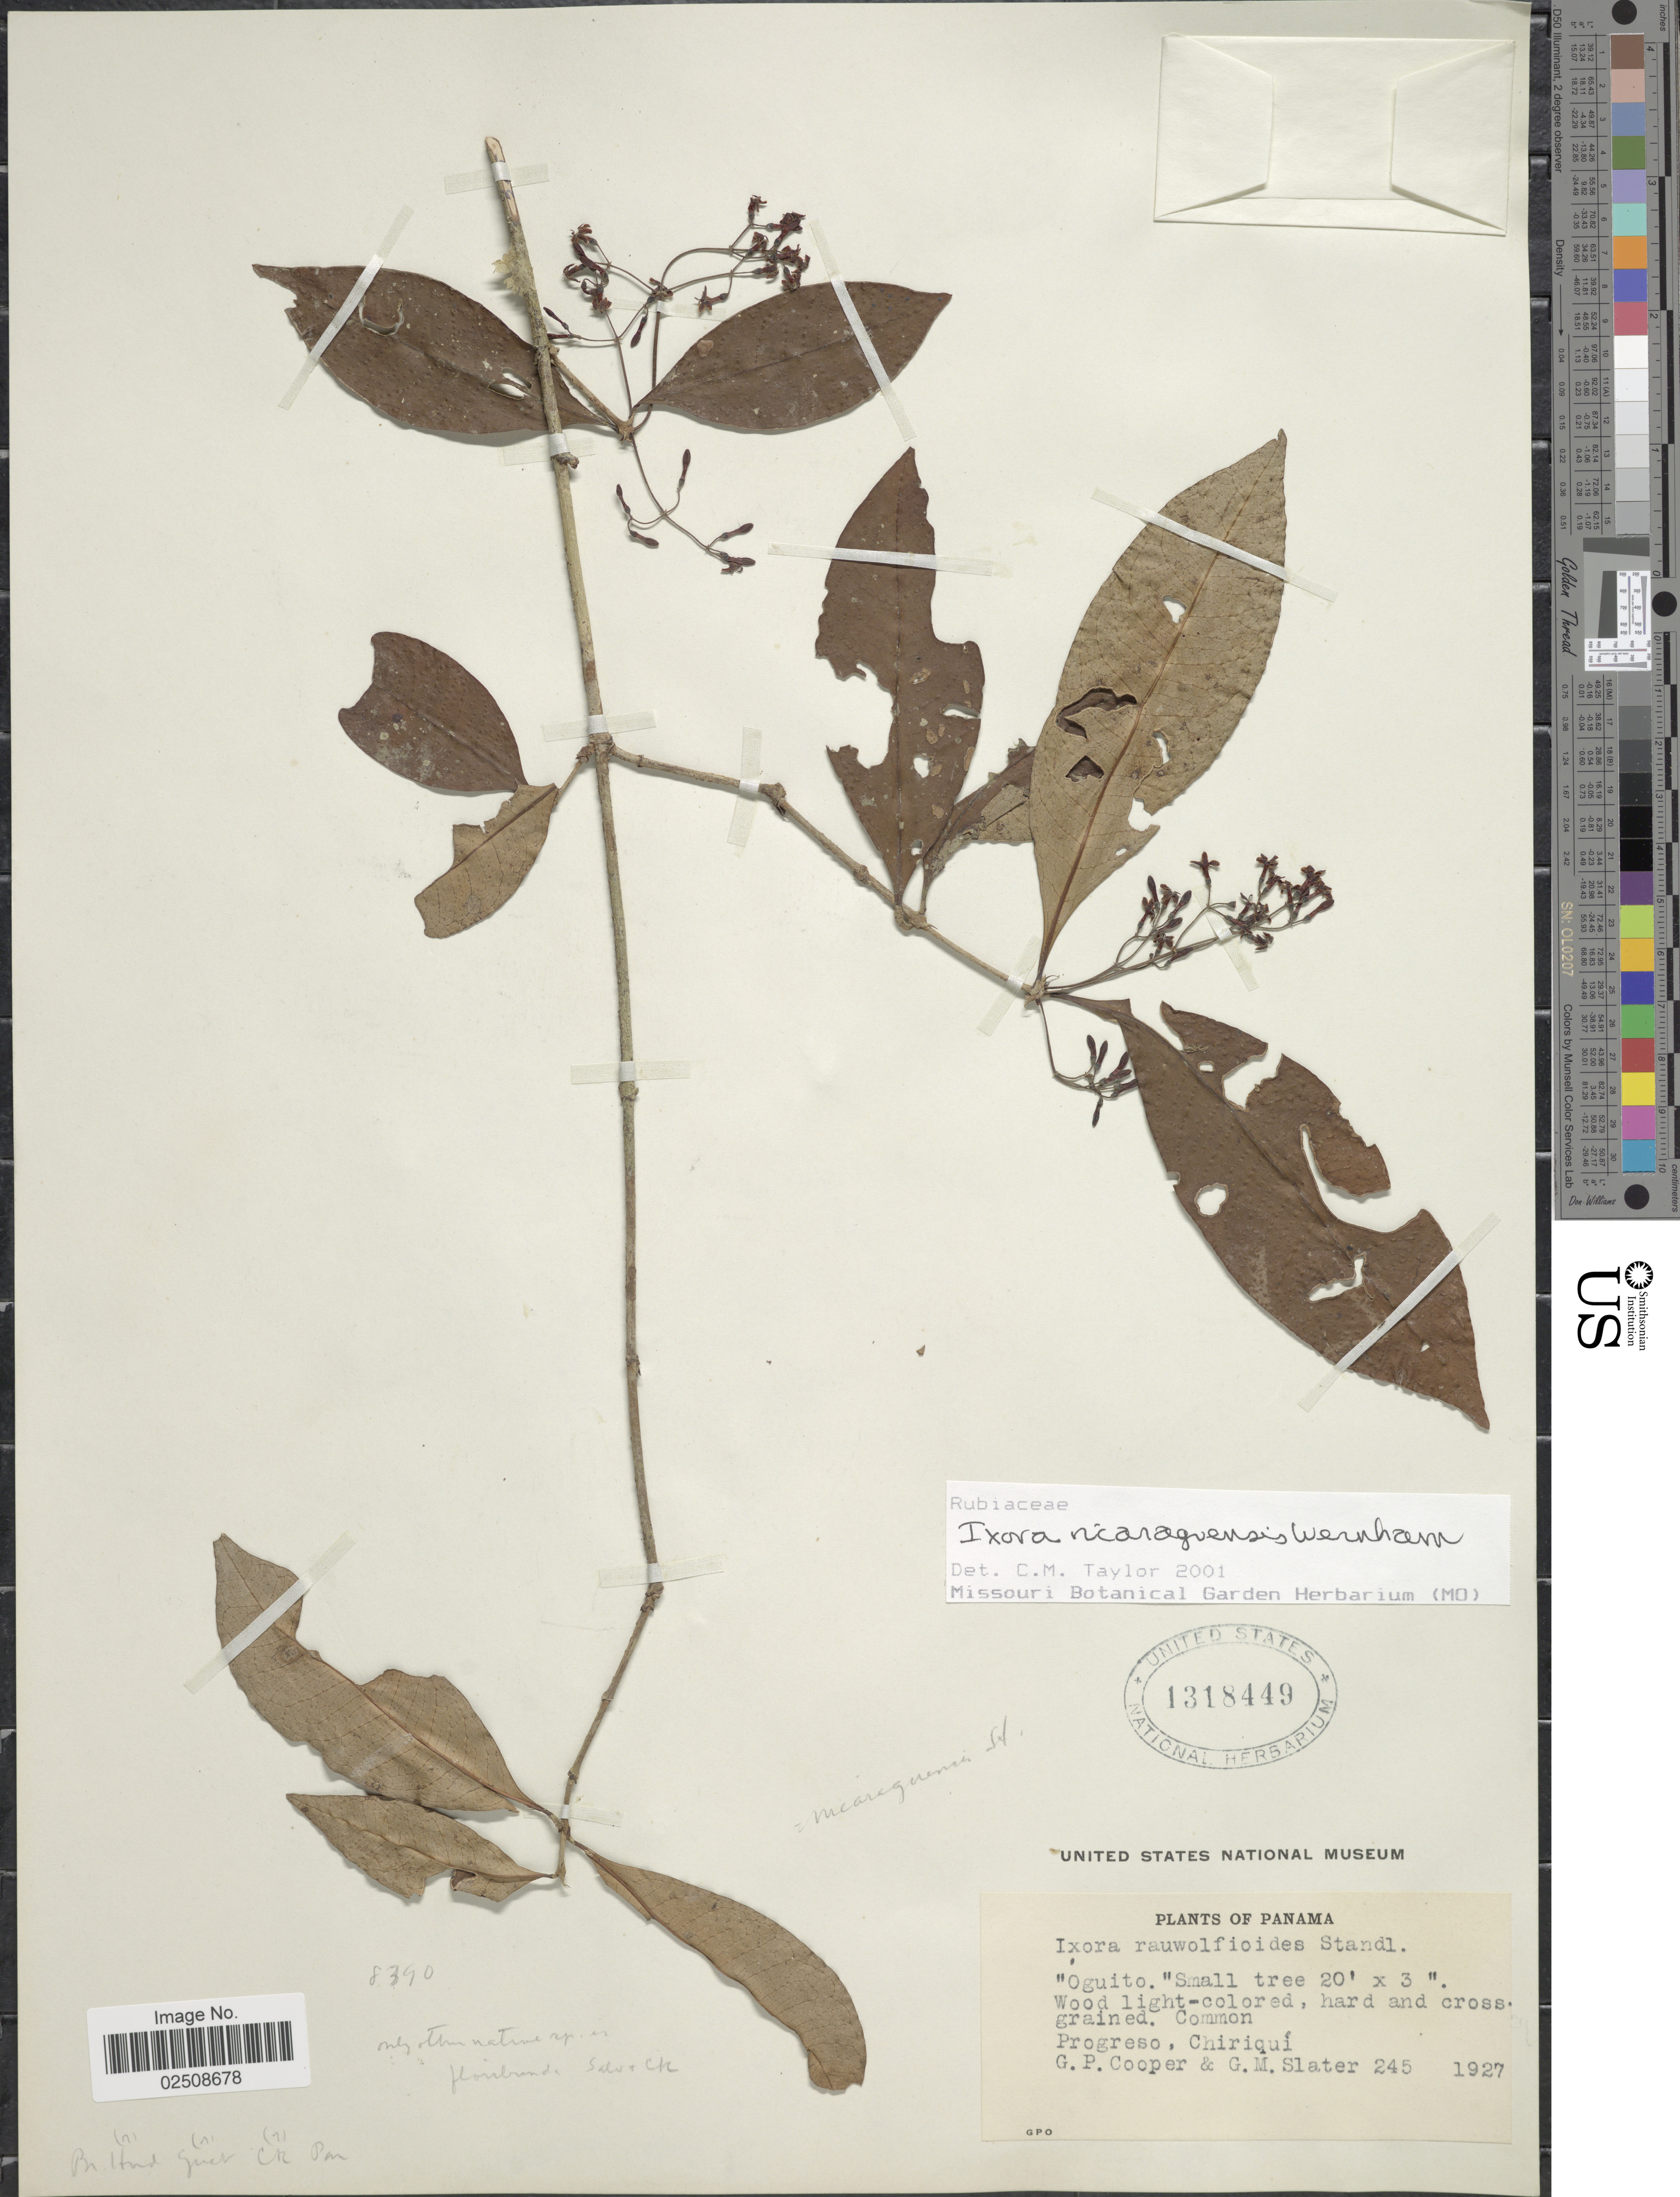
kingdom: Plantae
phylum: Tracheophyta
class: Magnoliopsida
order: Gentianales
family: Rubiaceae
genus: Ixora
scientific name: Ixora nicaraguensis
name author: Wernham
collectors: G. Cooper & G. Slater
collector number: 245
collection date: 1927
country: Panama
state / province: Chiriqui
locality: Progreso, Chiriqui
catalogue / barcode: US 1318449